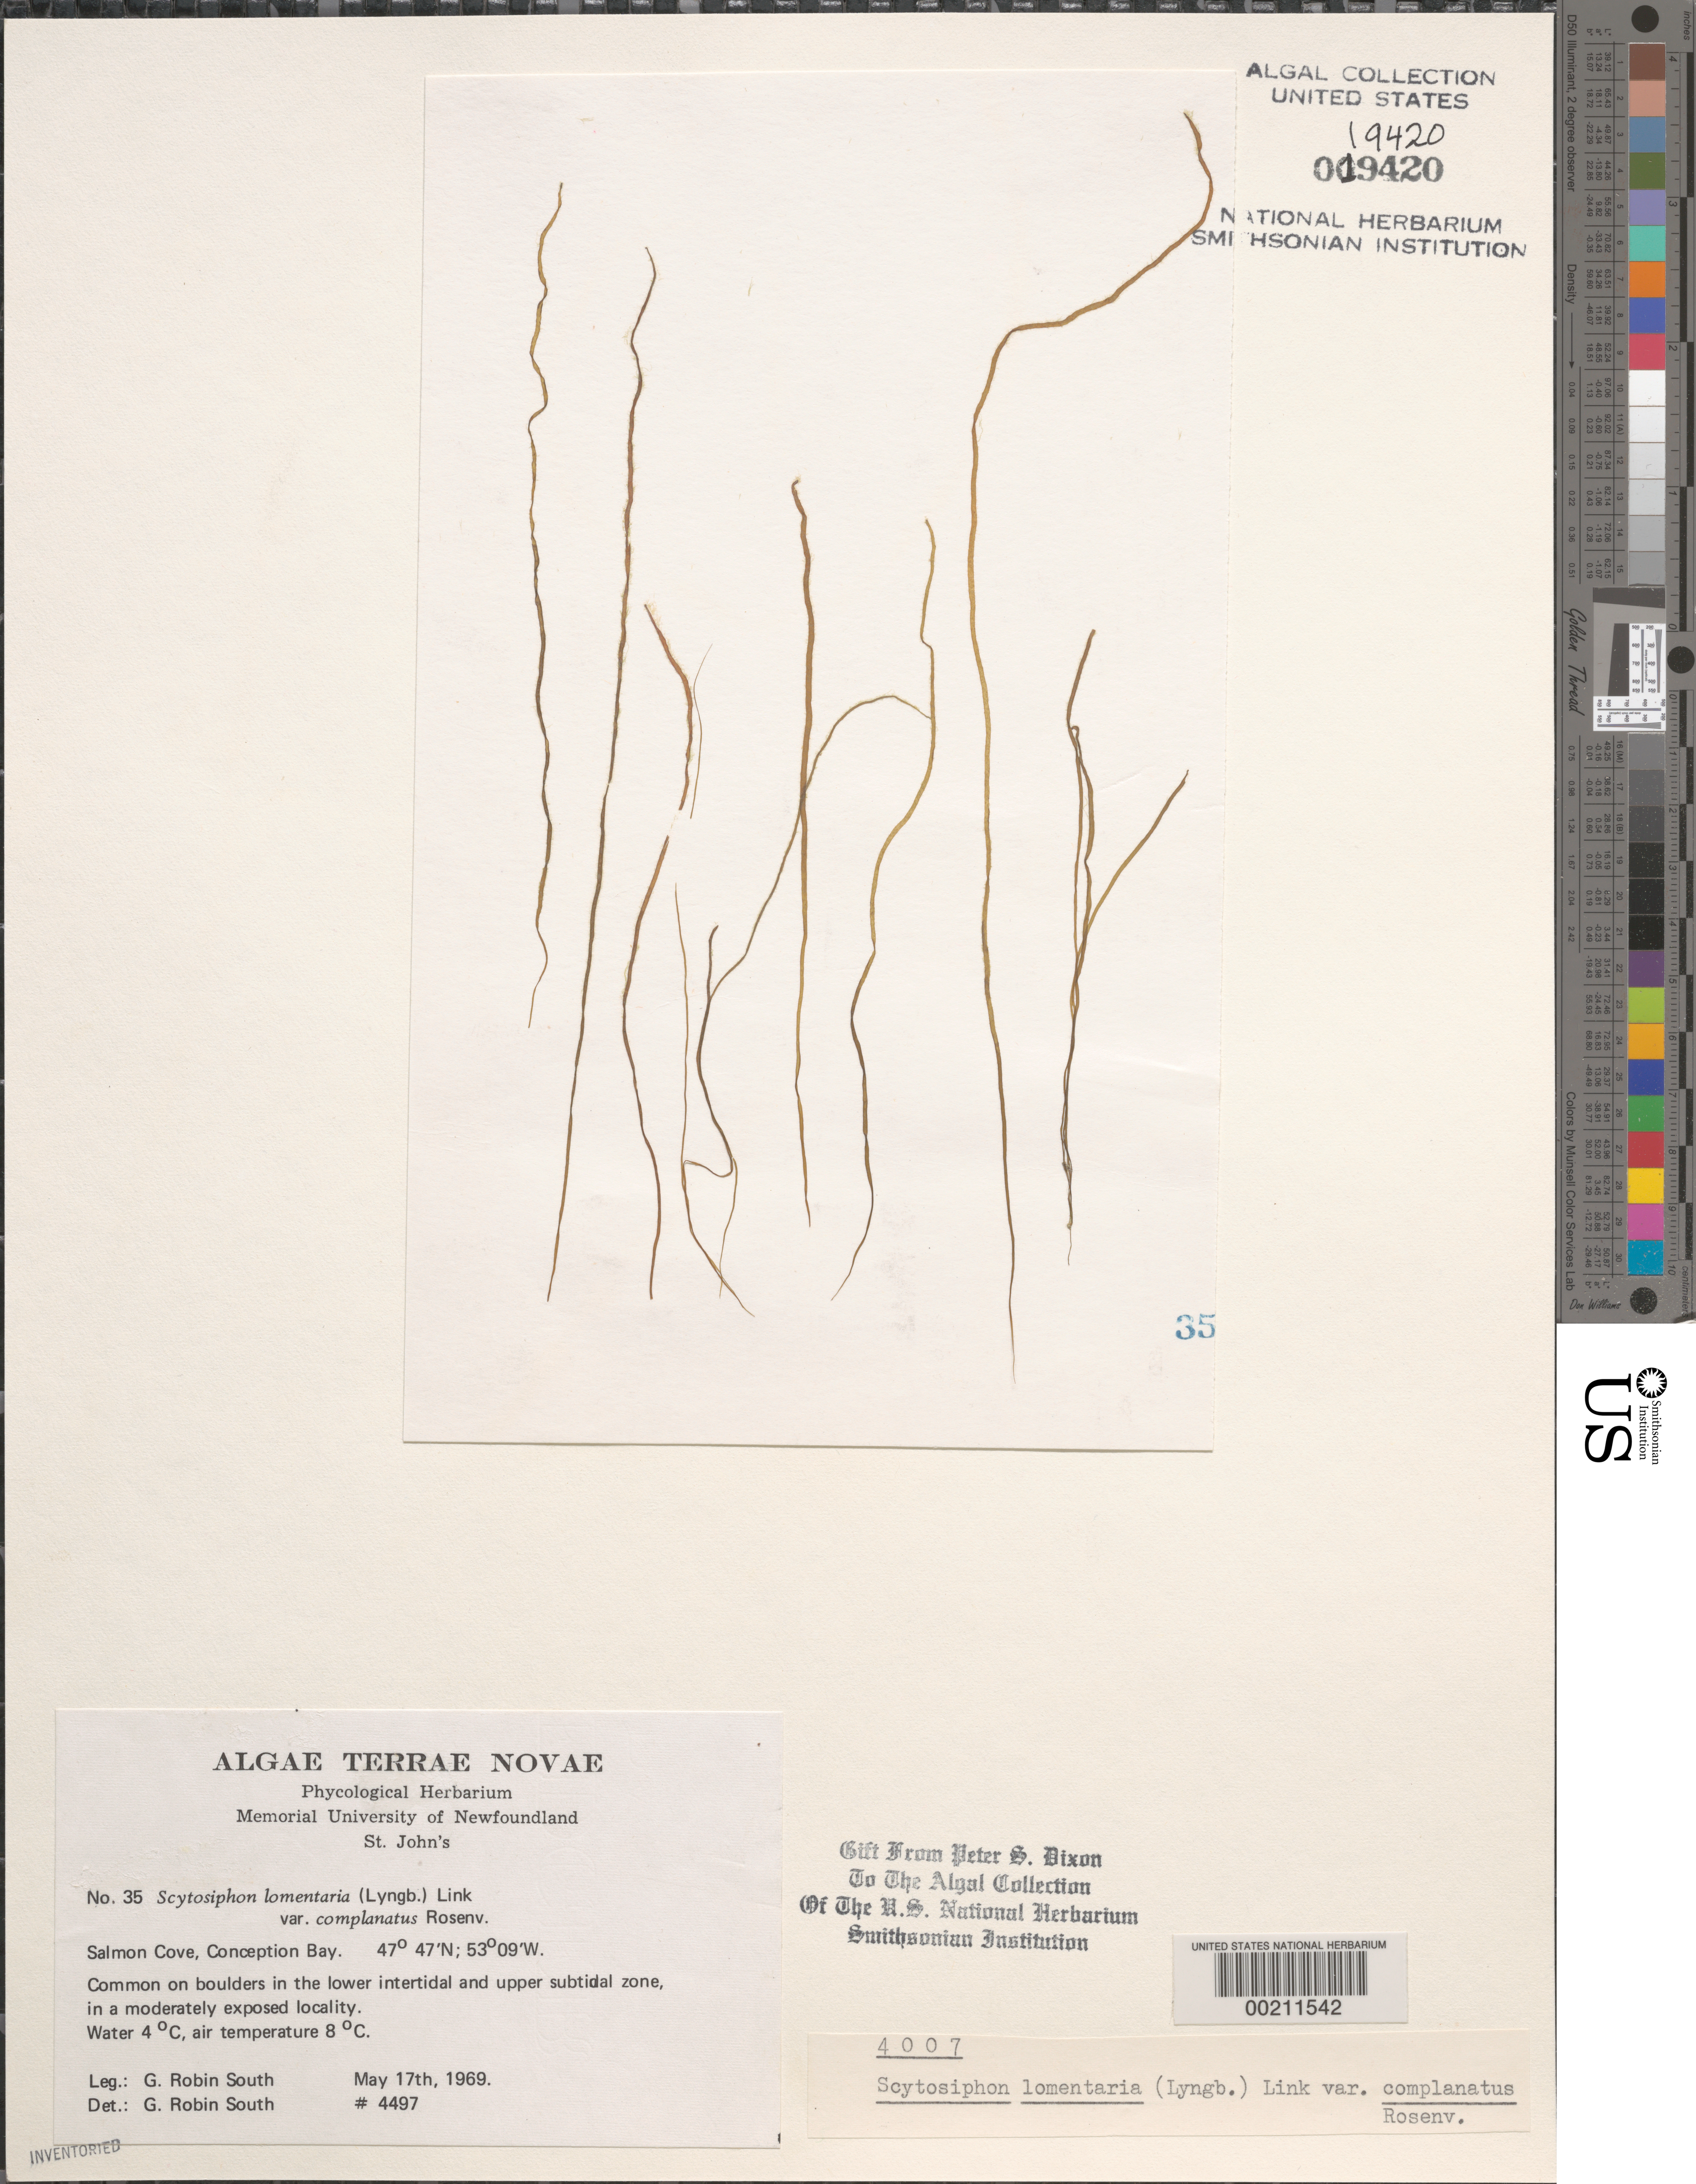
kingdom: Chromista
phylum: Ochrophyta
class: Phaeophyceae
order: Scytosiphonales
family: Scytosiphonaceae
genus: Scytosiphon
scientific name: Scytosiphon lomentaria var. complanatus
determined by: South, G. R.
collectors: G. R. South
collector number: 4497 & PSD 4007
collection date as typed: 17 May 1969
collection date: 1969-05-17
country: Canada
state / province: Newfoundland and Labrador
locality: Salmon Cove, Conception Bay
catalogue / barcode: US 19420